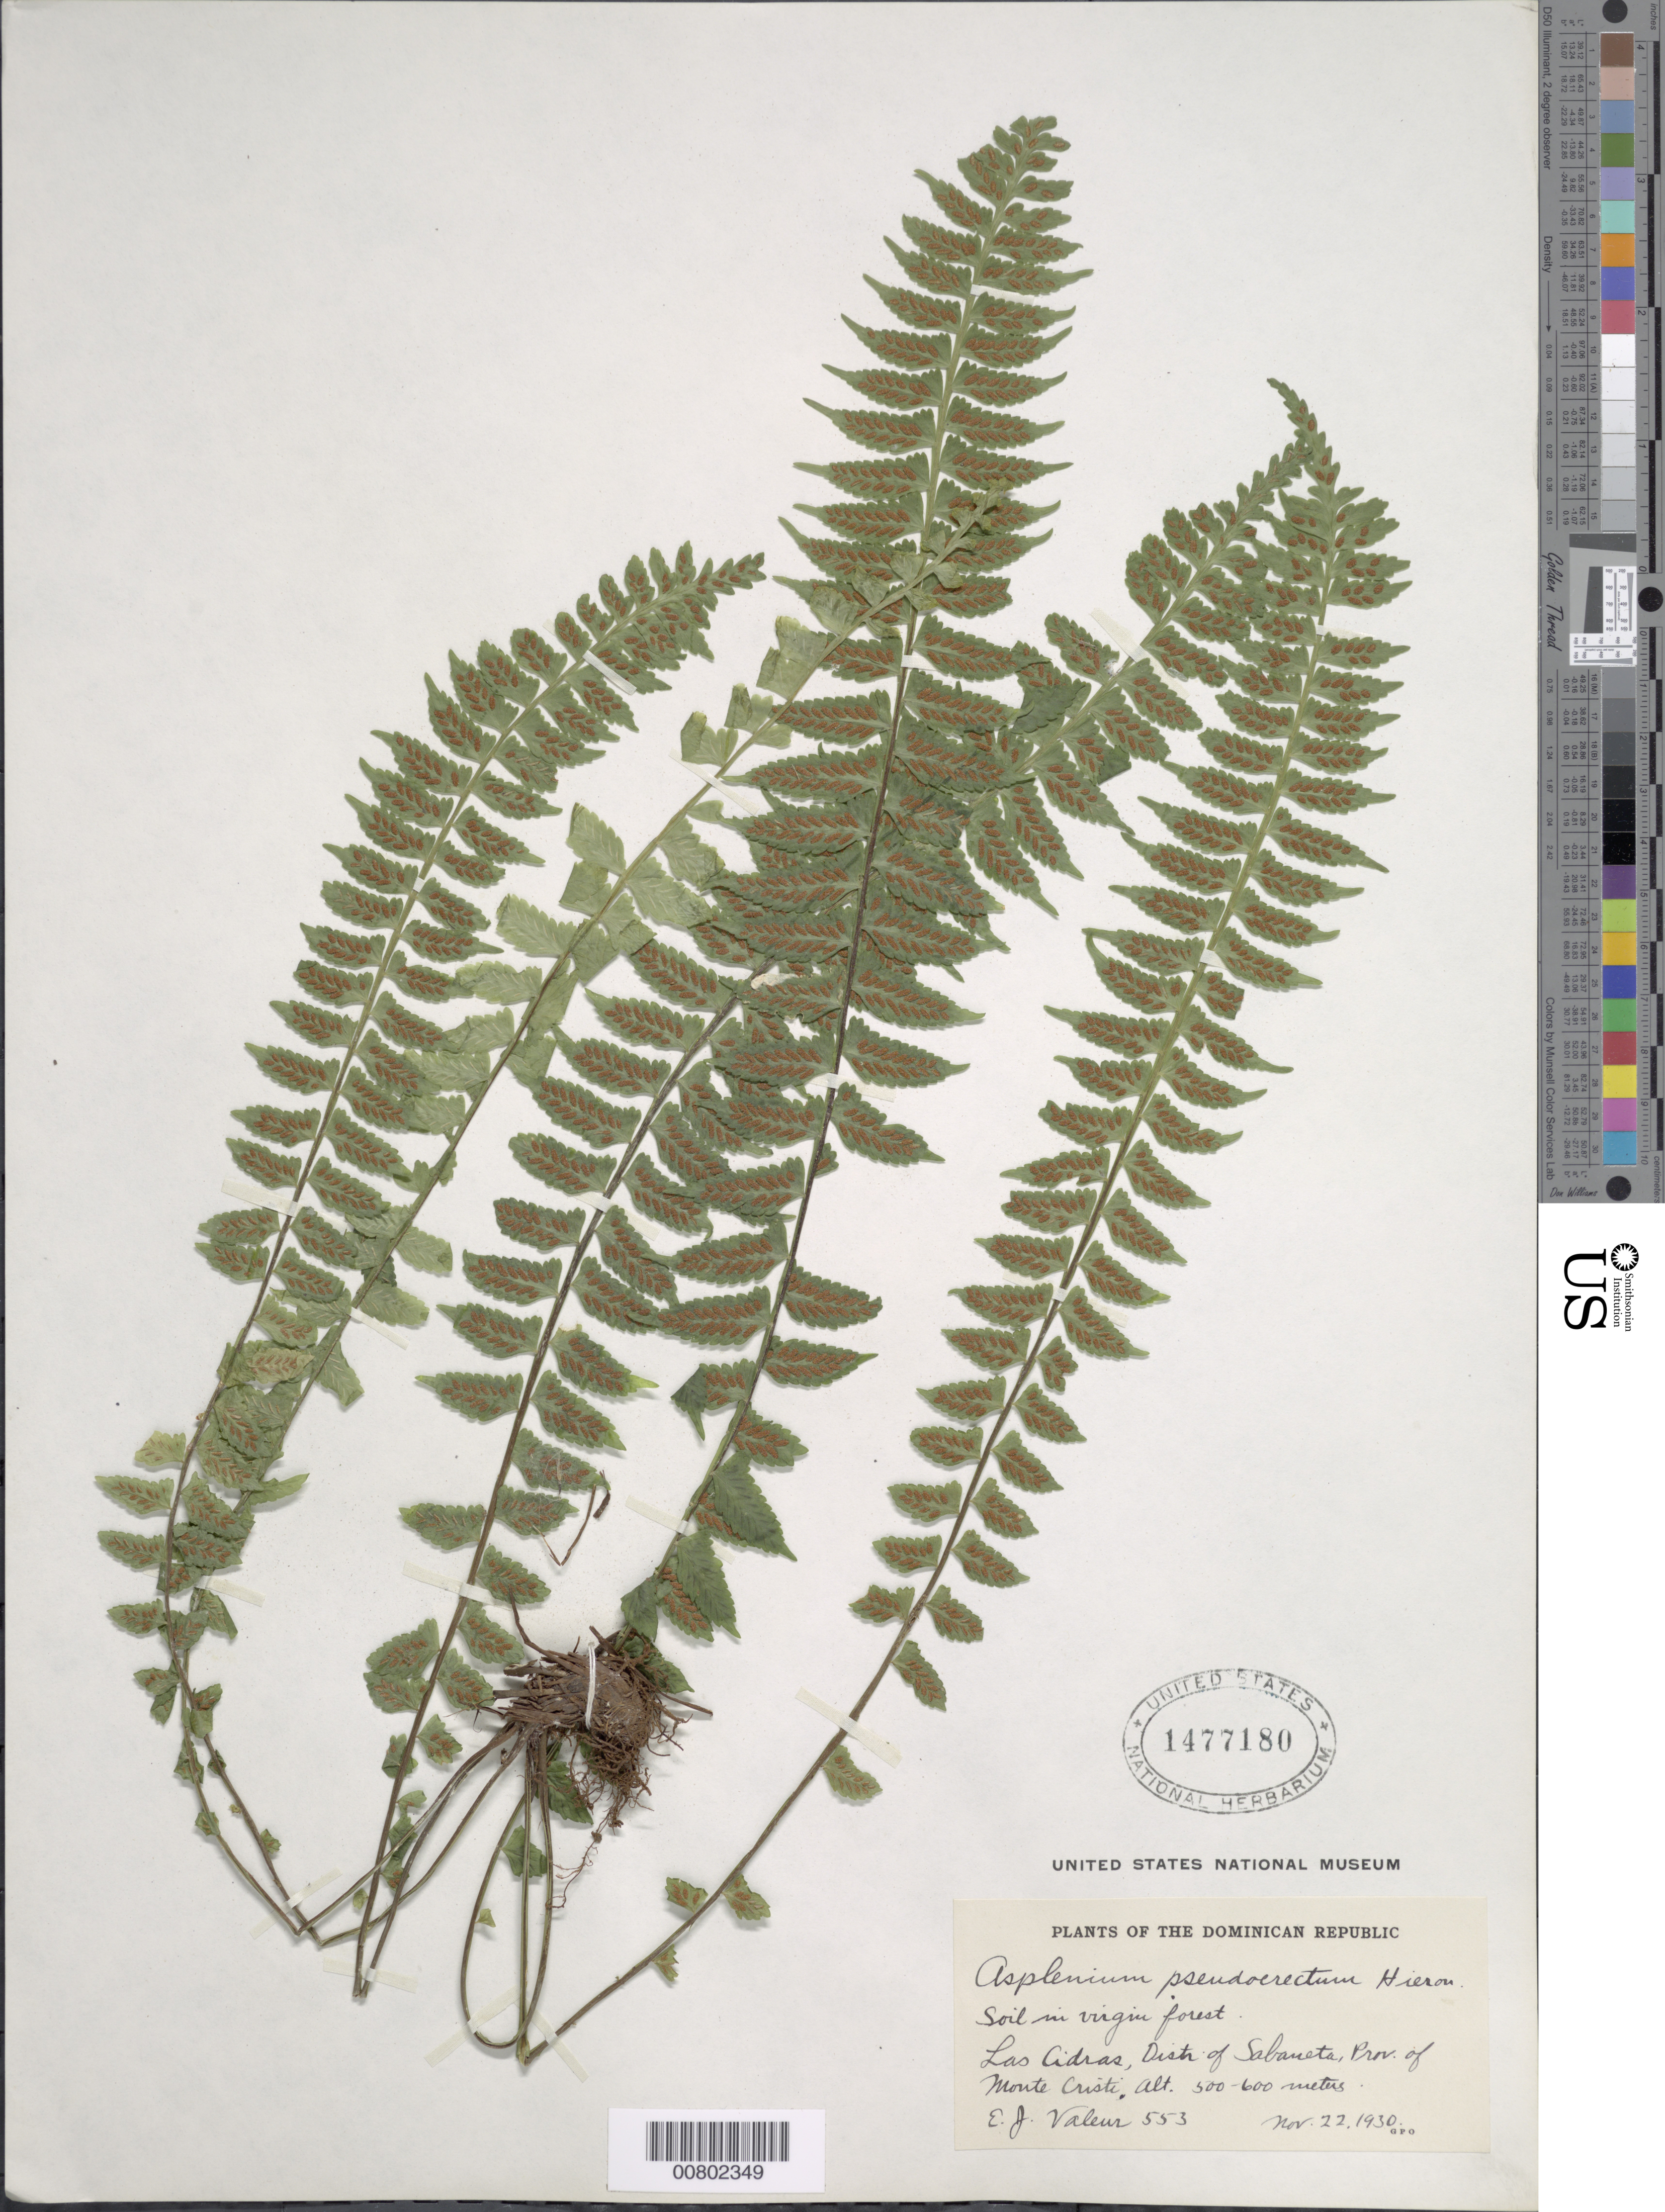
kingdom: Plantae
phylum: Tracheophyta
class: Polypodiopsida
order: Polypodiales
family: Aspleniaceae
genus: Asplenium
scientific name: Asplenium pteropus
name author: Kaulf.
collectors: E. Valeur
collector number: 553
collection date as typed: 22 Nov 1930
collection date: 1930-11-22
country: Dominican Republic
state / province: Monte Cristi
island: Hispaniola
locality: Dist. Sabaneta, Las Cidras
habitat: Soil in virgin forest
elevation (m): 500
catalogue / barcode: US 1477180